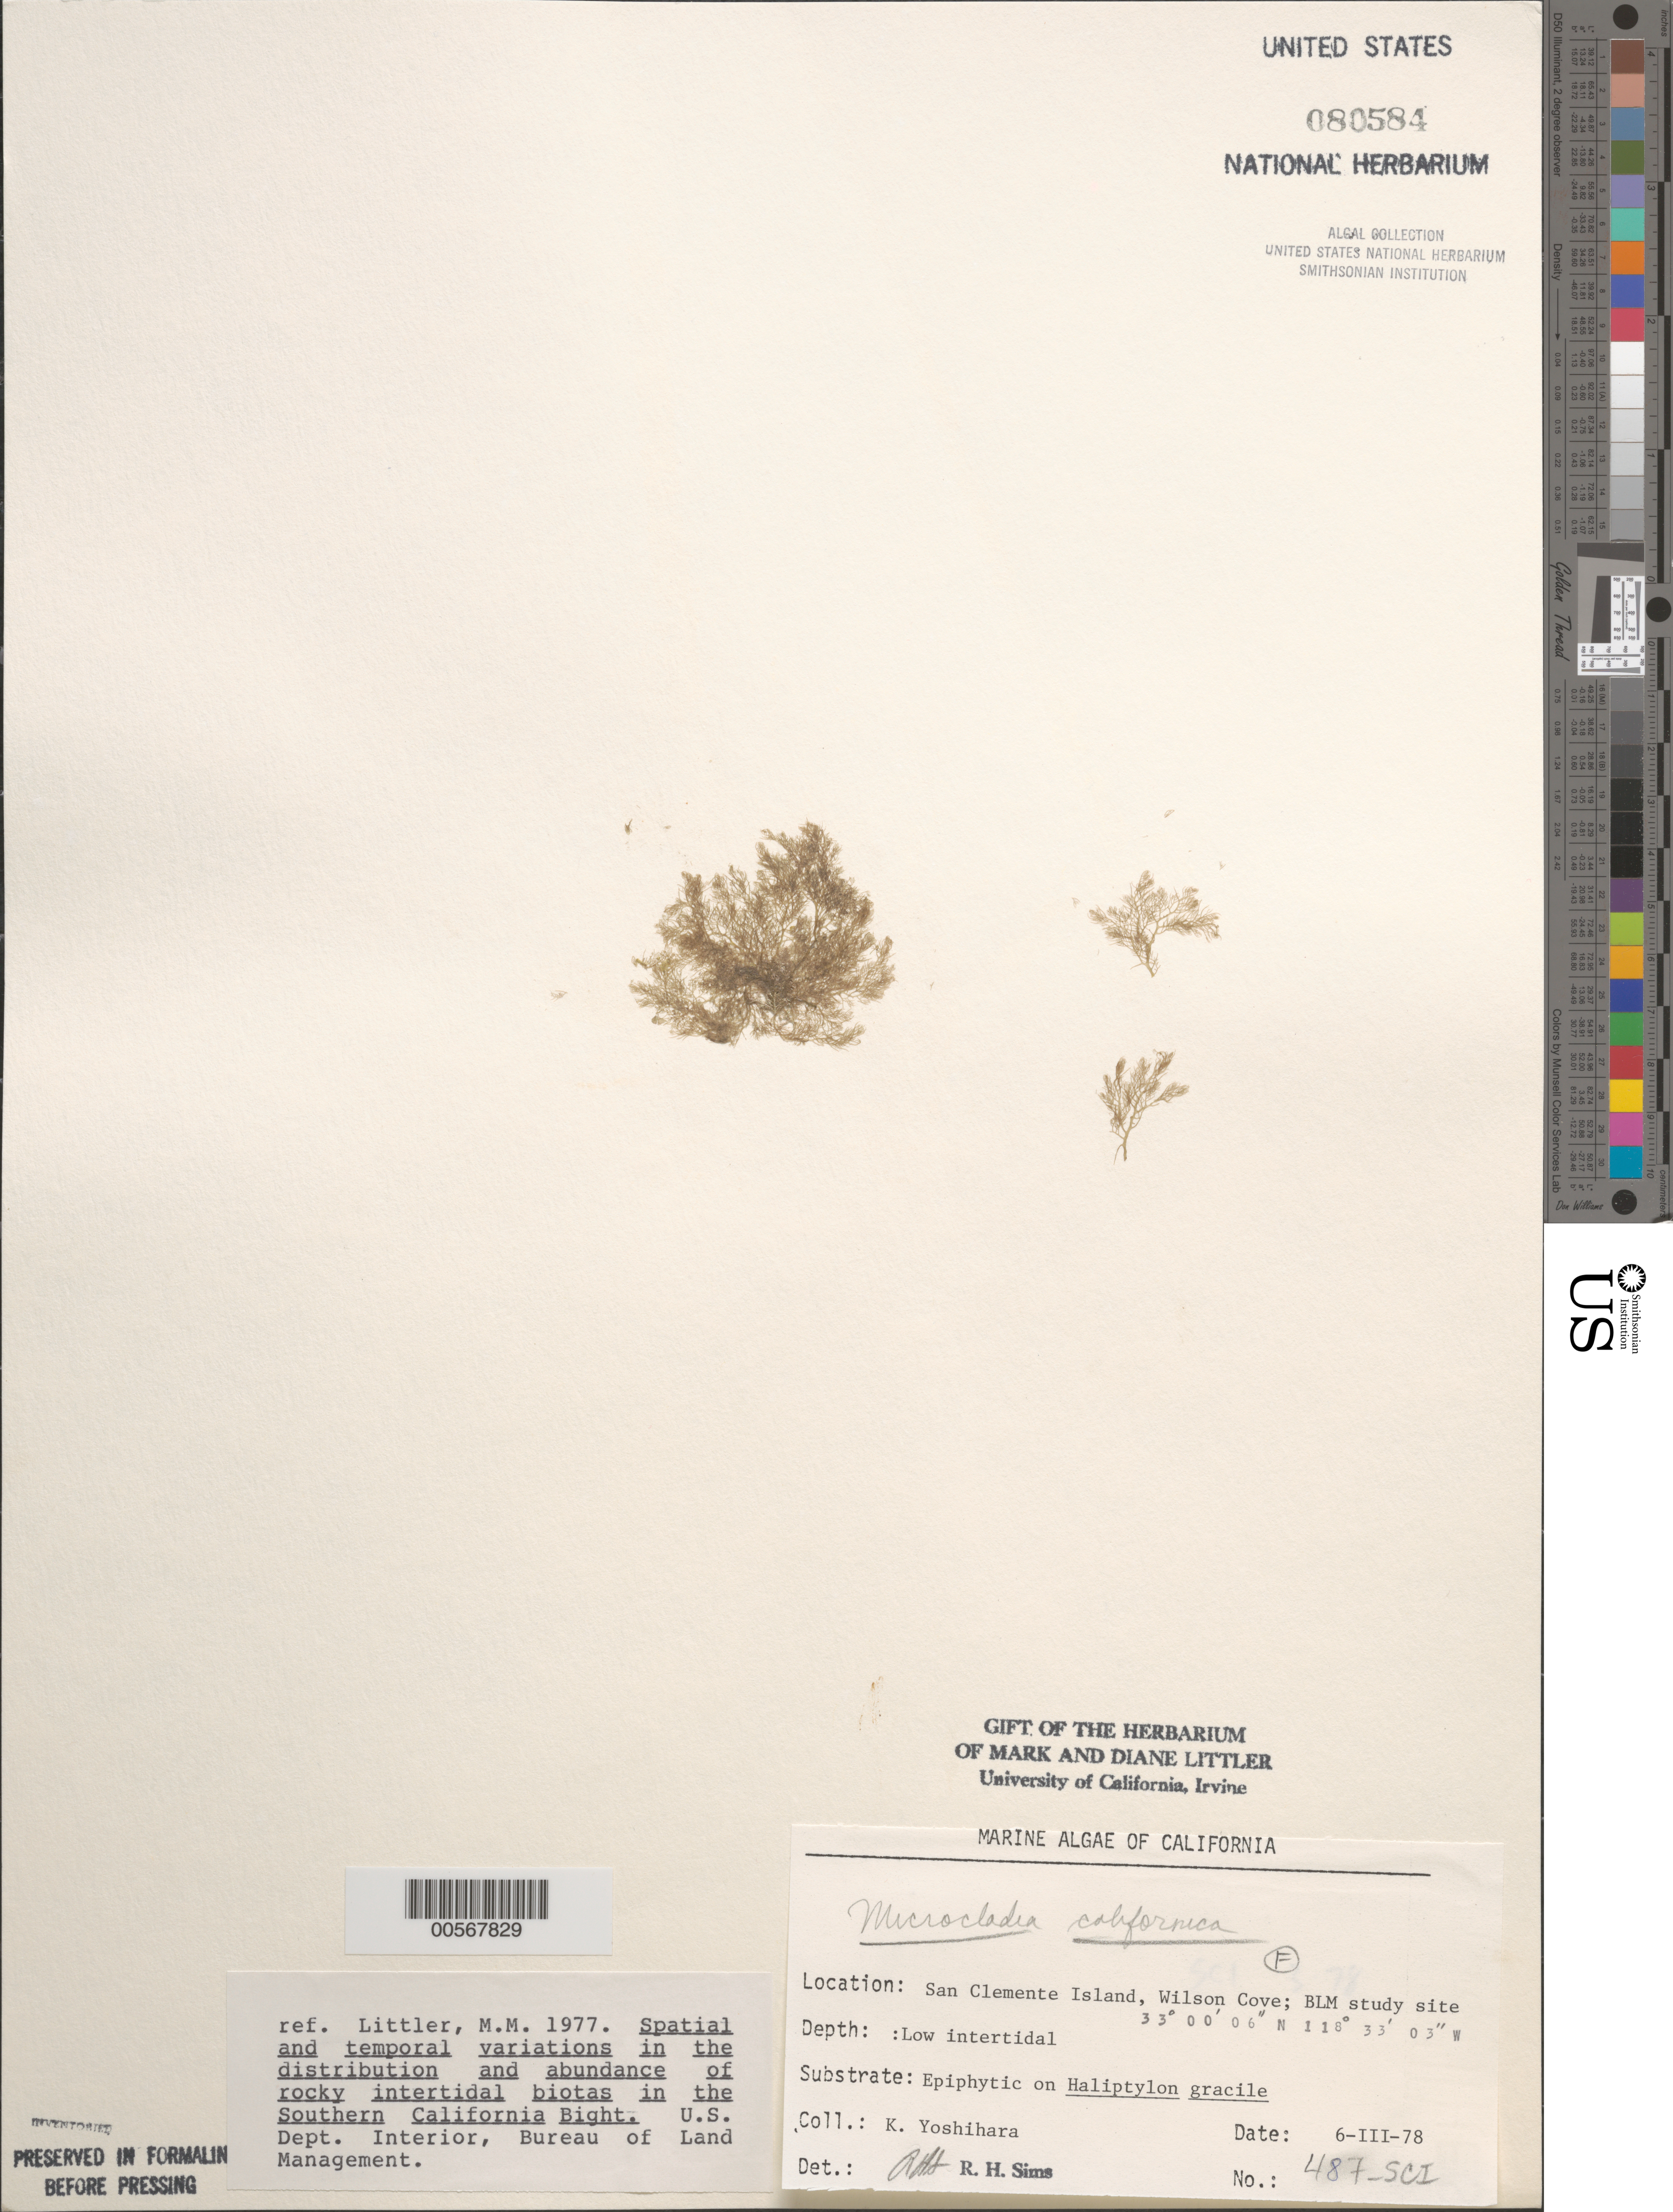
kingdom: Plantae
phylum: Rhodophyta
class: Florideophyceae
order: Ceramiales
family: Ceramiaceae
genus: Campylaephora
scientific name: Campylaephora californica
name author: (Farl.) T.O. Cho in T.O. Cho et al.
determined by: Algae name updating Project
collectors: K. Yoshihara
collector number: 487-sci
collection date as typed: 06 Mar 1978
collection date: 1978-03-06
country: United States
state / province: California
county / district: Los Angeles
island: San Clemente Island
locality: Wilson Cove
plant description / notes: BLM-SOCALBIGHT Rocky Intertidal Survey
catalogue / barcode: US 80584